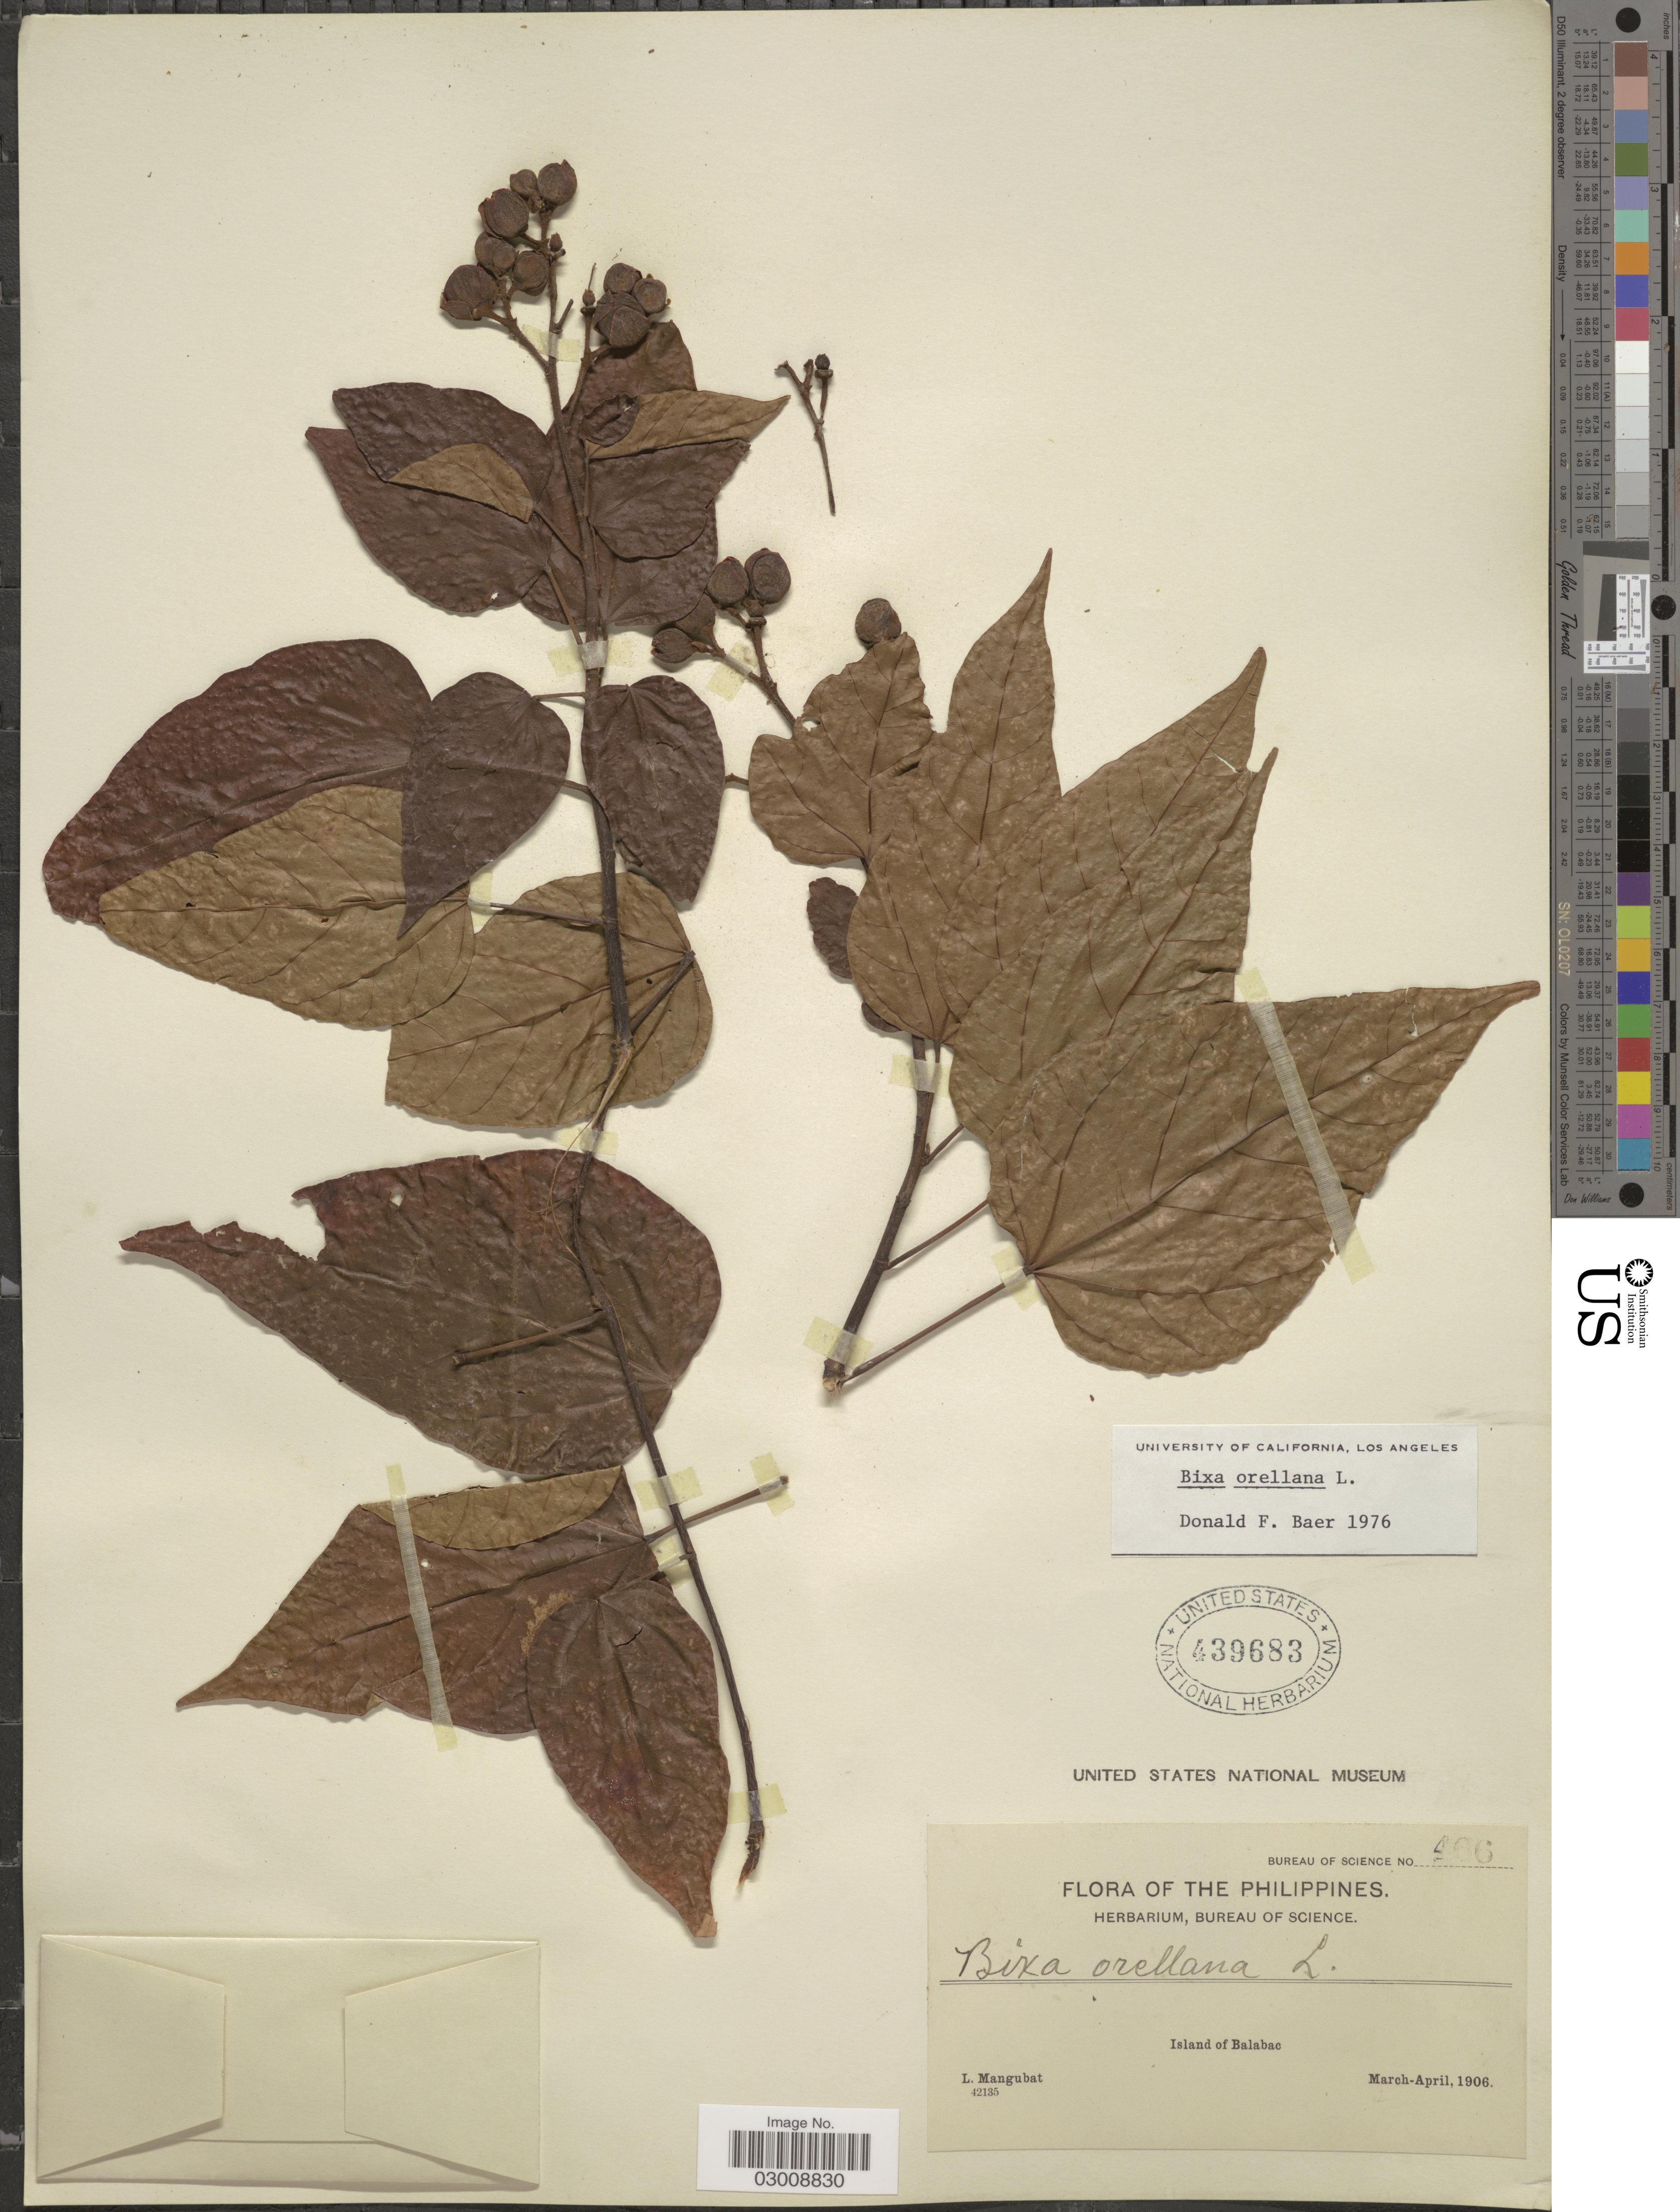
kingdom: Plantae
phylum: Tracheophyta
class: Magnoliopsida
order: Malvales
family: Bixaceae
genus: Bixa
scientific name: Bixa orellana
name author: L.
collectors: L. Mangubat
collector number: Bureau of Science 466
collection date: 1906-03/1906-04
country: Philippines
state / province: Mimaropa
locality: The Philippines. Island of Balabac.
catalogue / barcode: US 439683